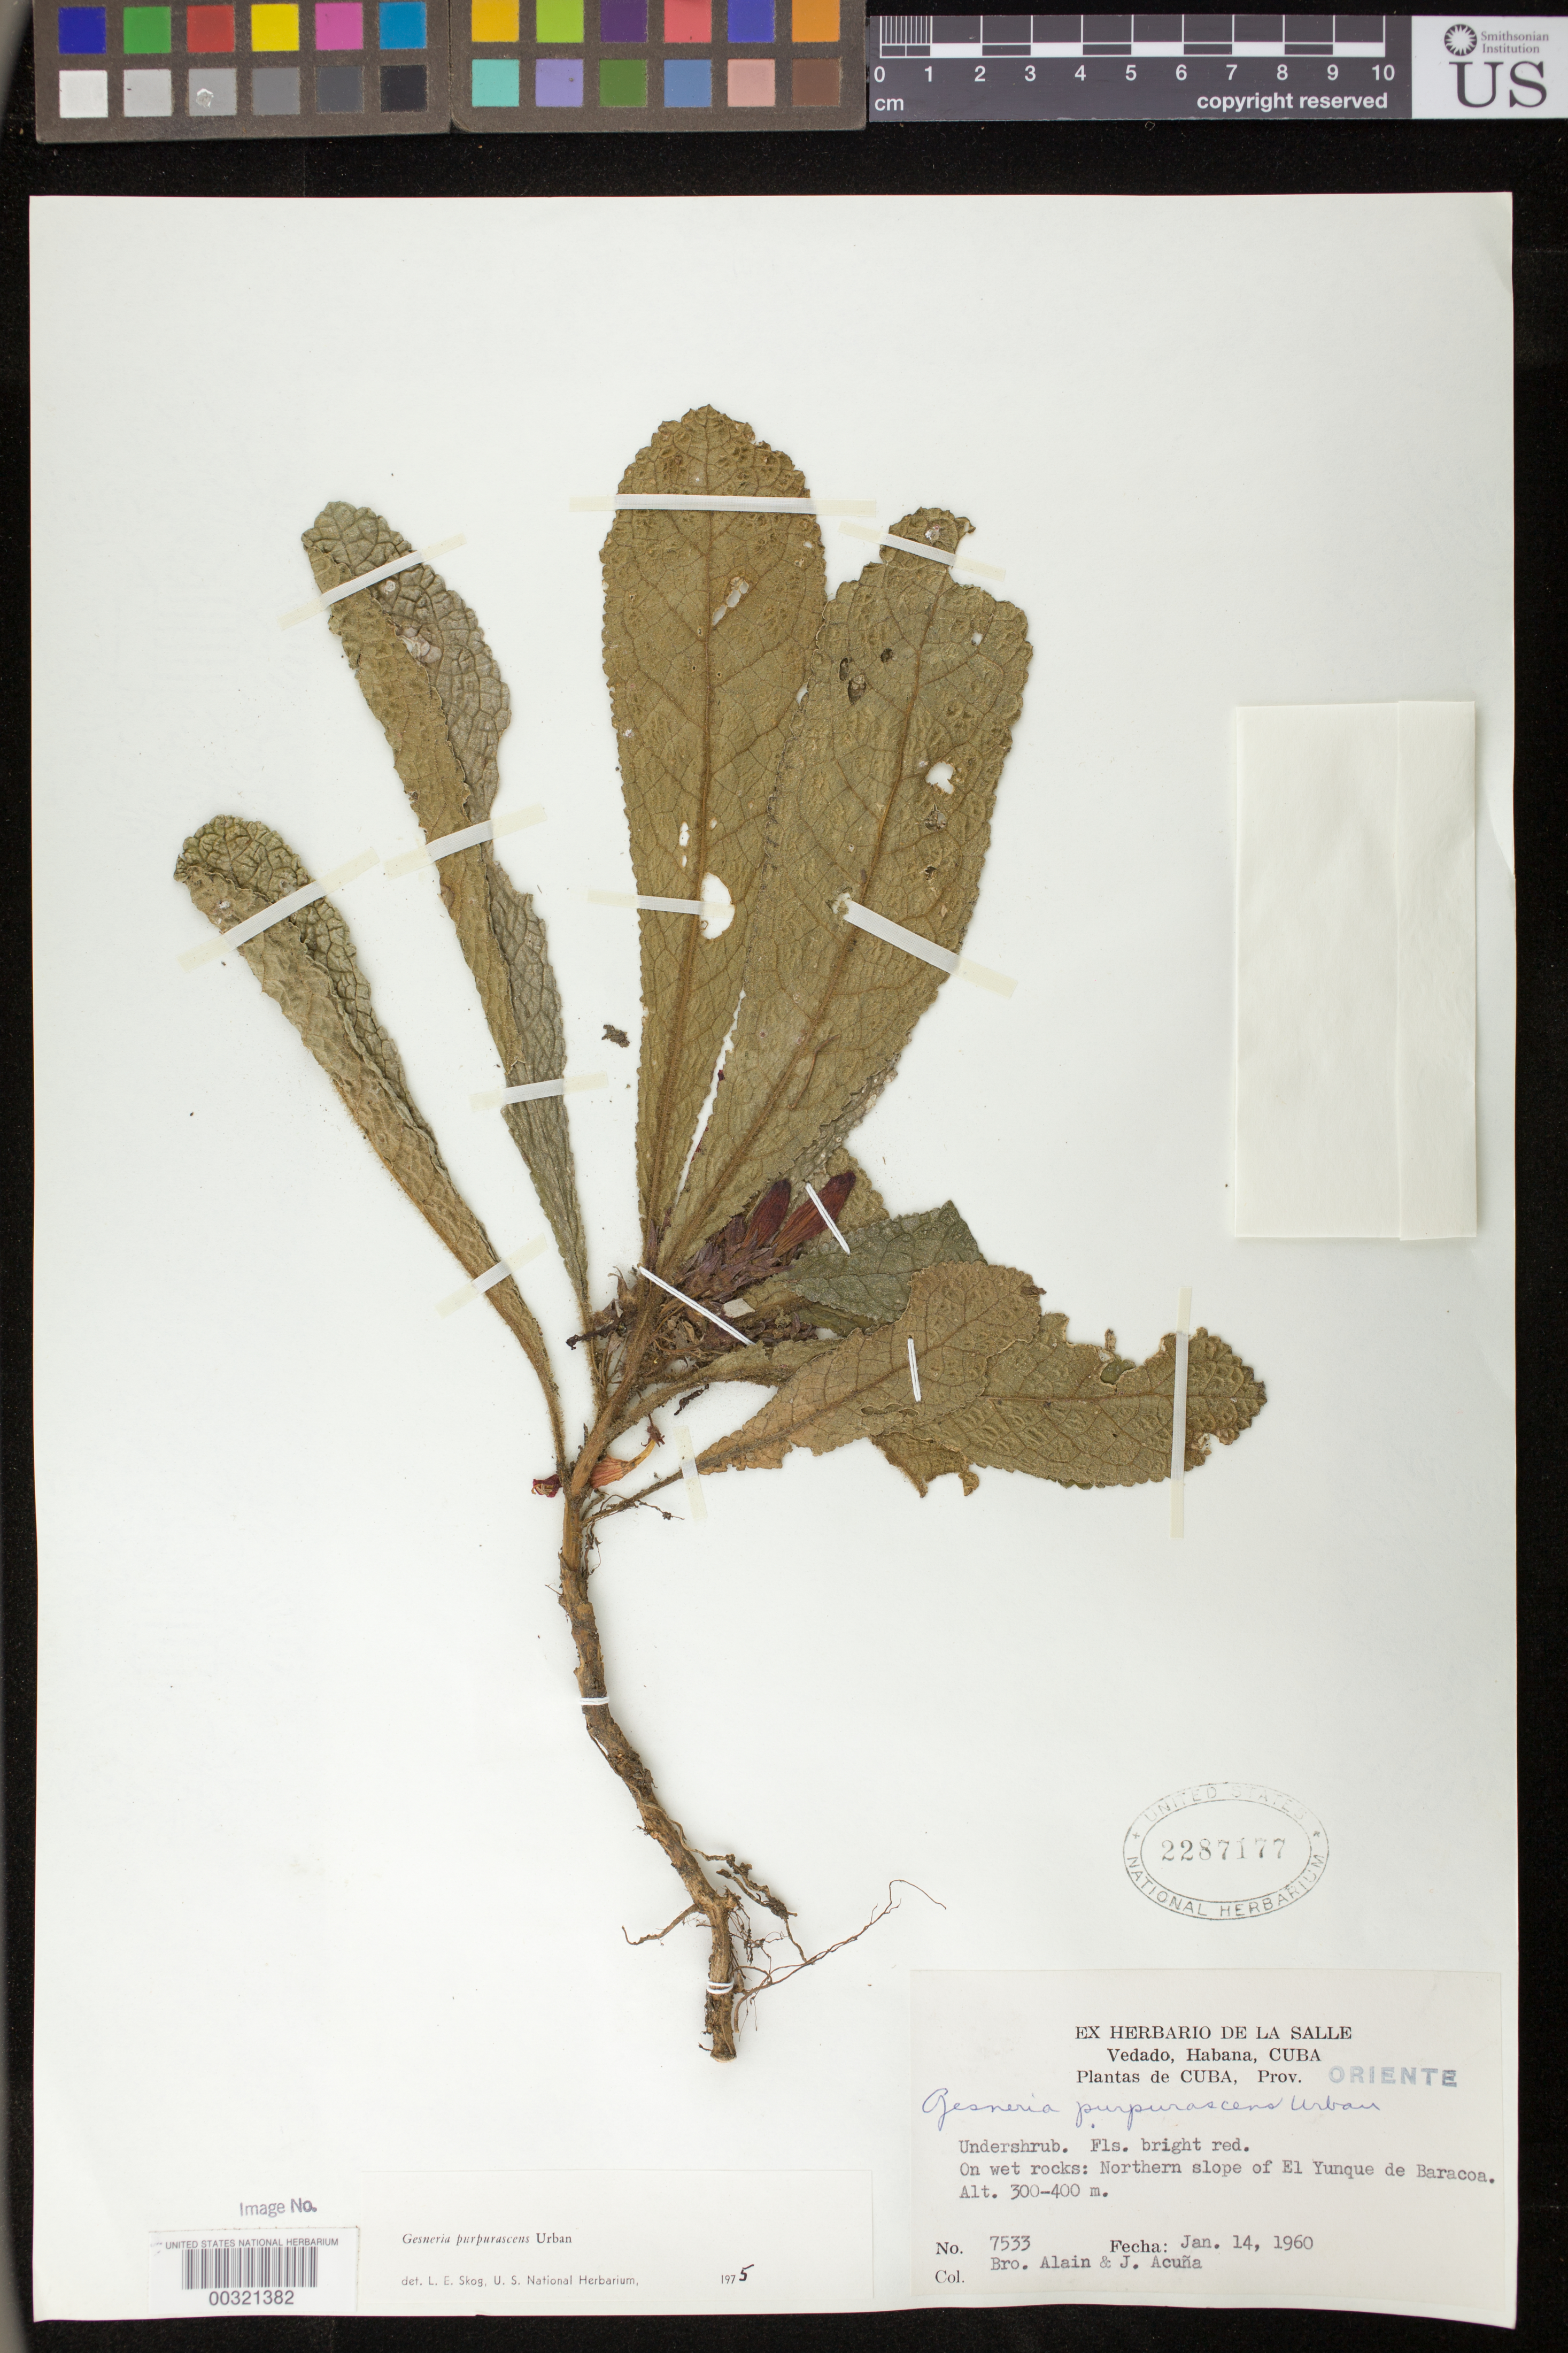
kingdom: Plantae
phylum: Tracheophyta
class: Magnoliopsida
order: Lamiales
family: Gesneriaceae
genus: Gesneria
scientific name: Gesneria purpurascens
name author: Urb.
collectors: A. H. Liogier & J. Acuña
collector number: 7533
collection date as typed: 14 Jan 1960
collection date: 1960-01-14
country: Cuba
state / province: Oriente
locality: Northern slope of El Yunque de Baracoa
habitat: On wet rocks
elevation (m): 300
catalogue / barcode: US 2287177